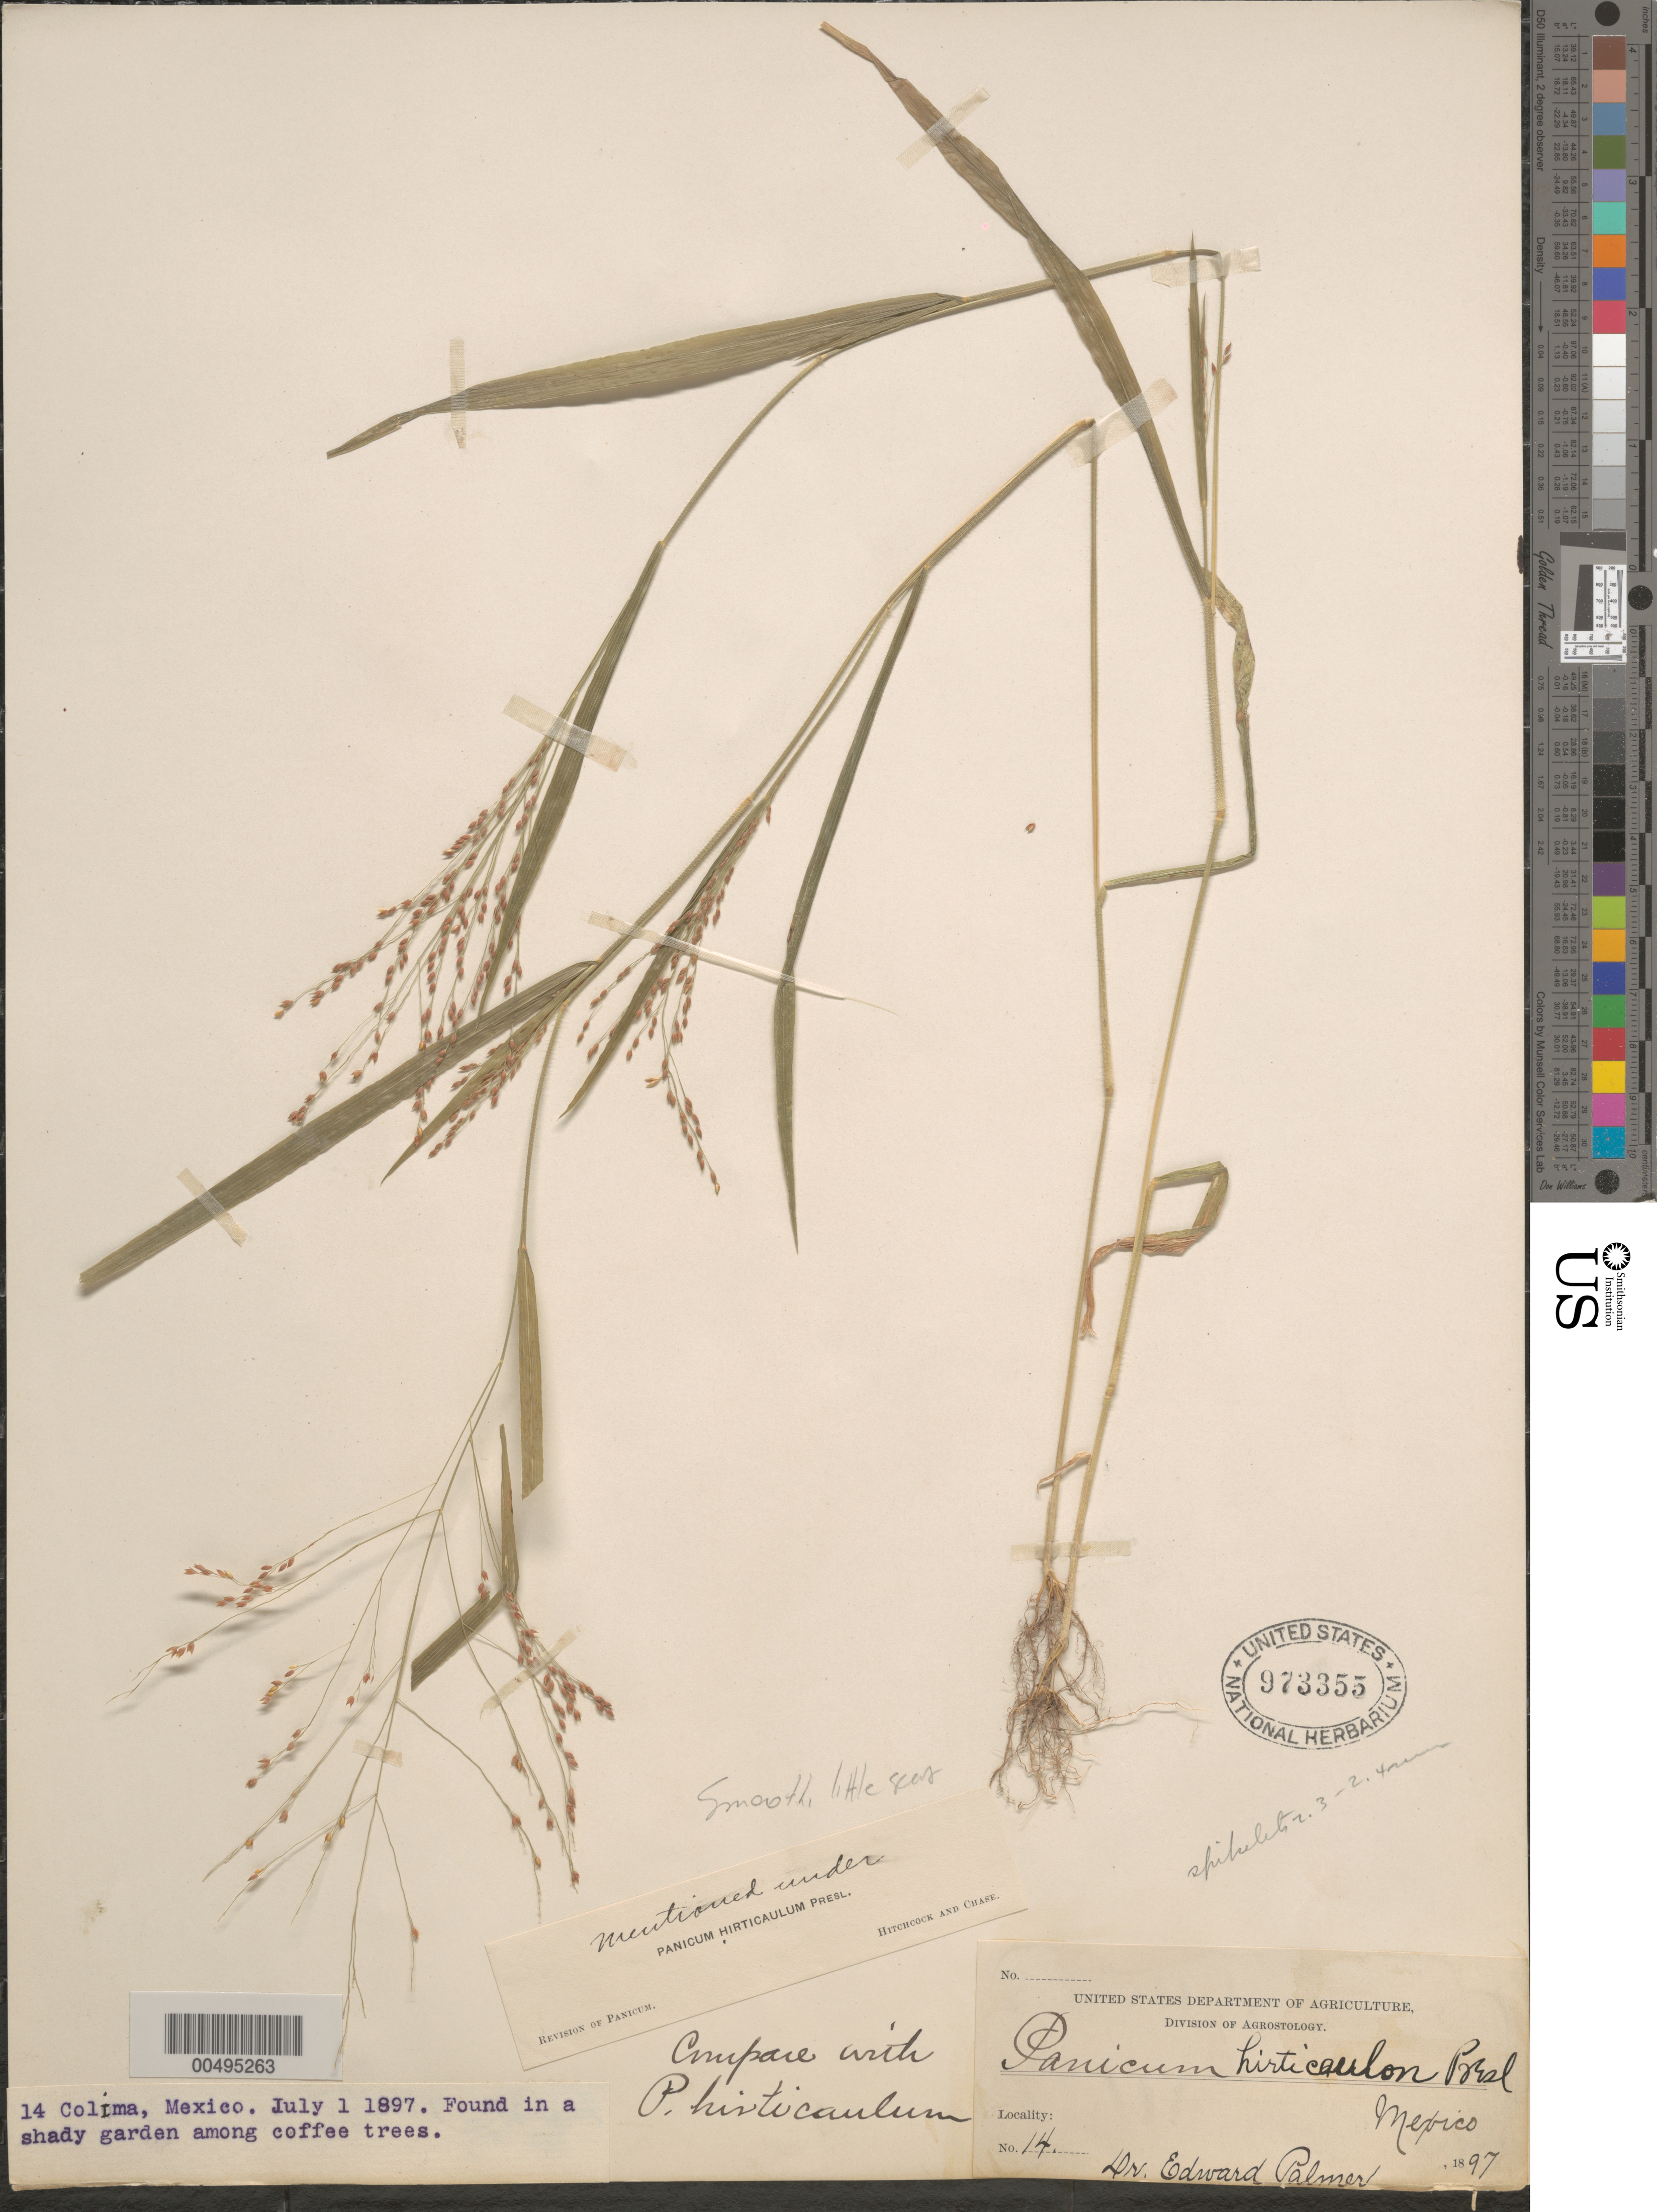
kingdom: Plantae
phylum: Tracheophyta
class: Liliopsida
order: Poales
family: Poaceae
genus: Panicum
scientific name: Panicum hirticaule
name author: J. Presl in C. Presl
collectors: E. Palmer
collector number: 14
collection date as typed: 1 Jul 1897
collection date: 1897-07-01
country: Mexico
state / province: Colima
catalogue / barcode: US 973355